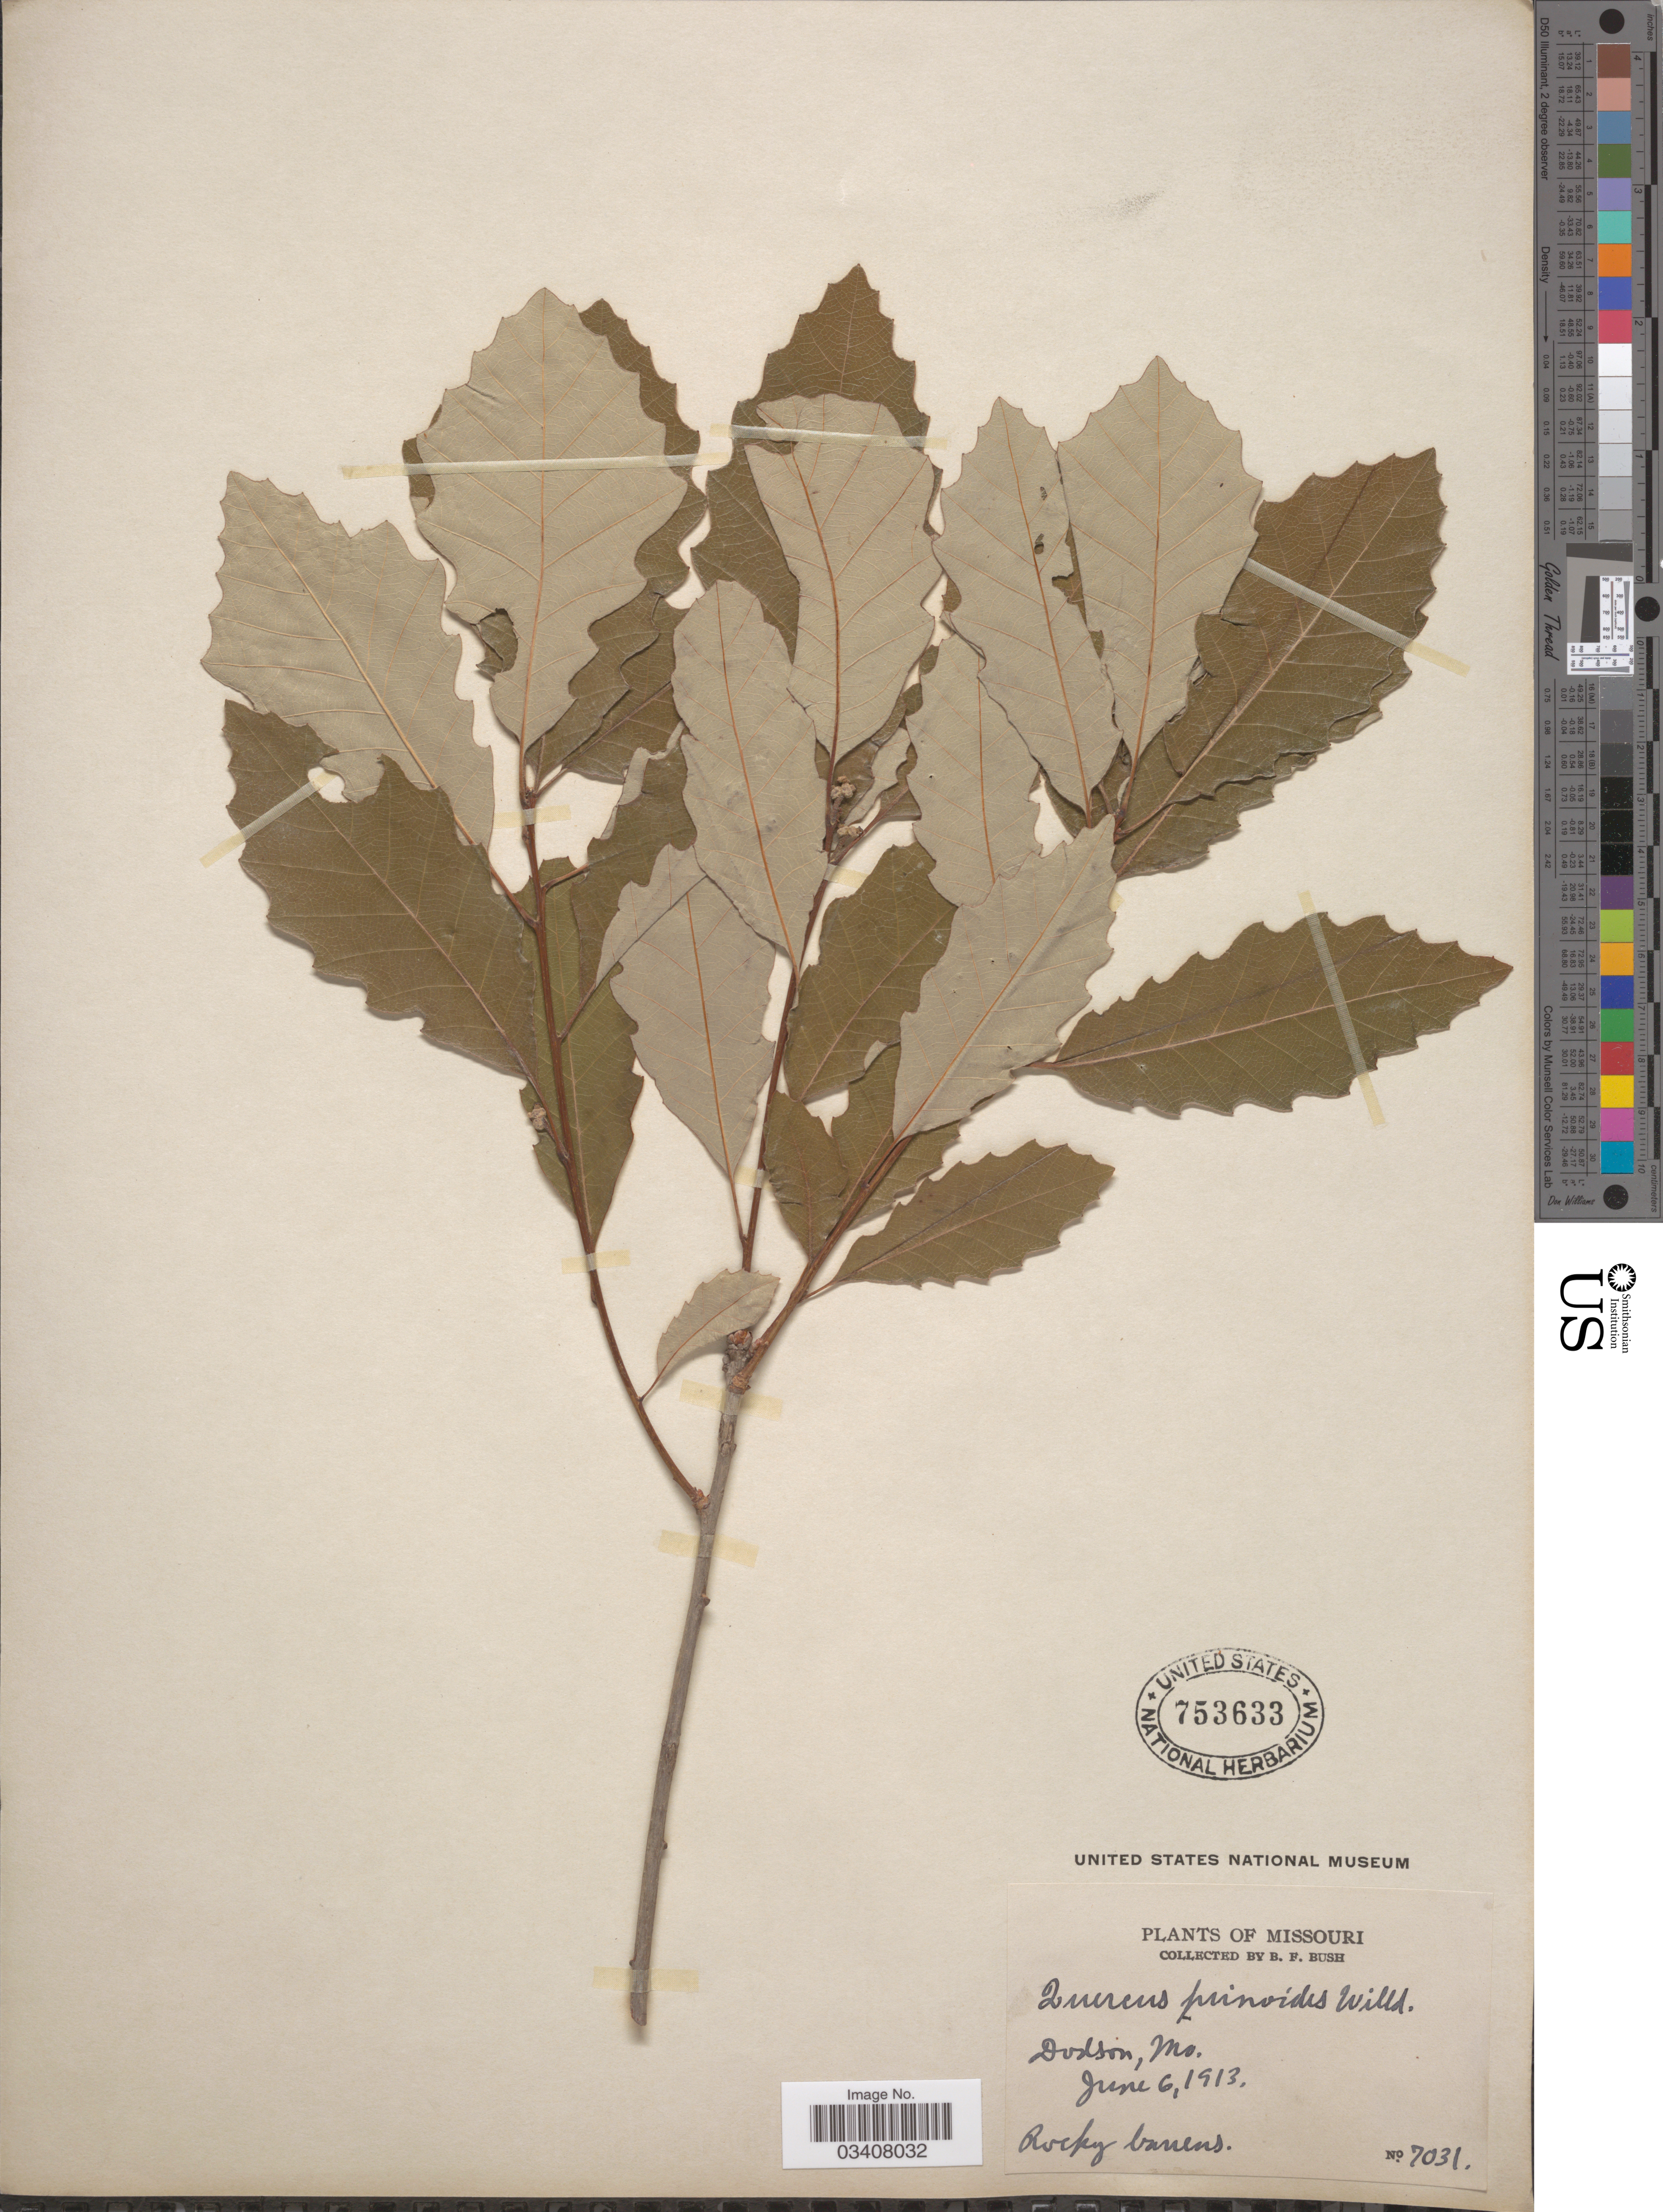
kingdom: Plantae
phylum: Tracheophyta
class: Magnoliopsida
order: Fagales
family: Fagaceae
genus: Quercus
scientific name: Quercus prinoides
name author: Willd.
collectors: B. F. Bush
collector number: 7031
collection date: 1913-06-06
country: United States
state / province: Missouri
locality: Dodson. Rocky barrens.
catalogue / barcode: US 753633